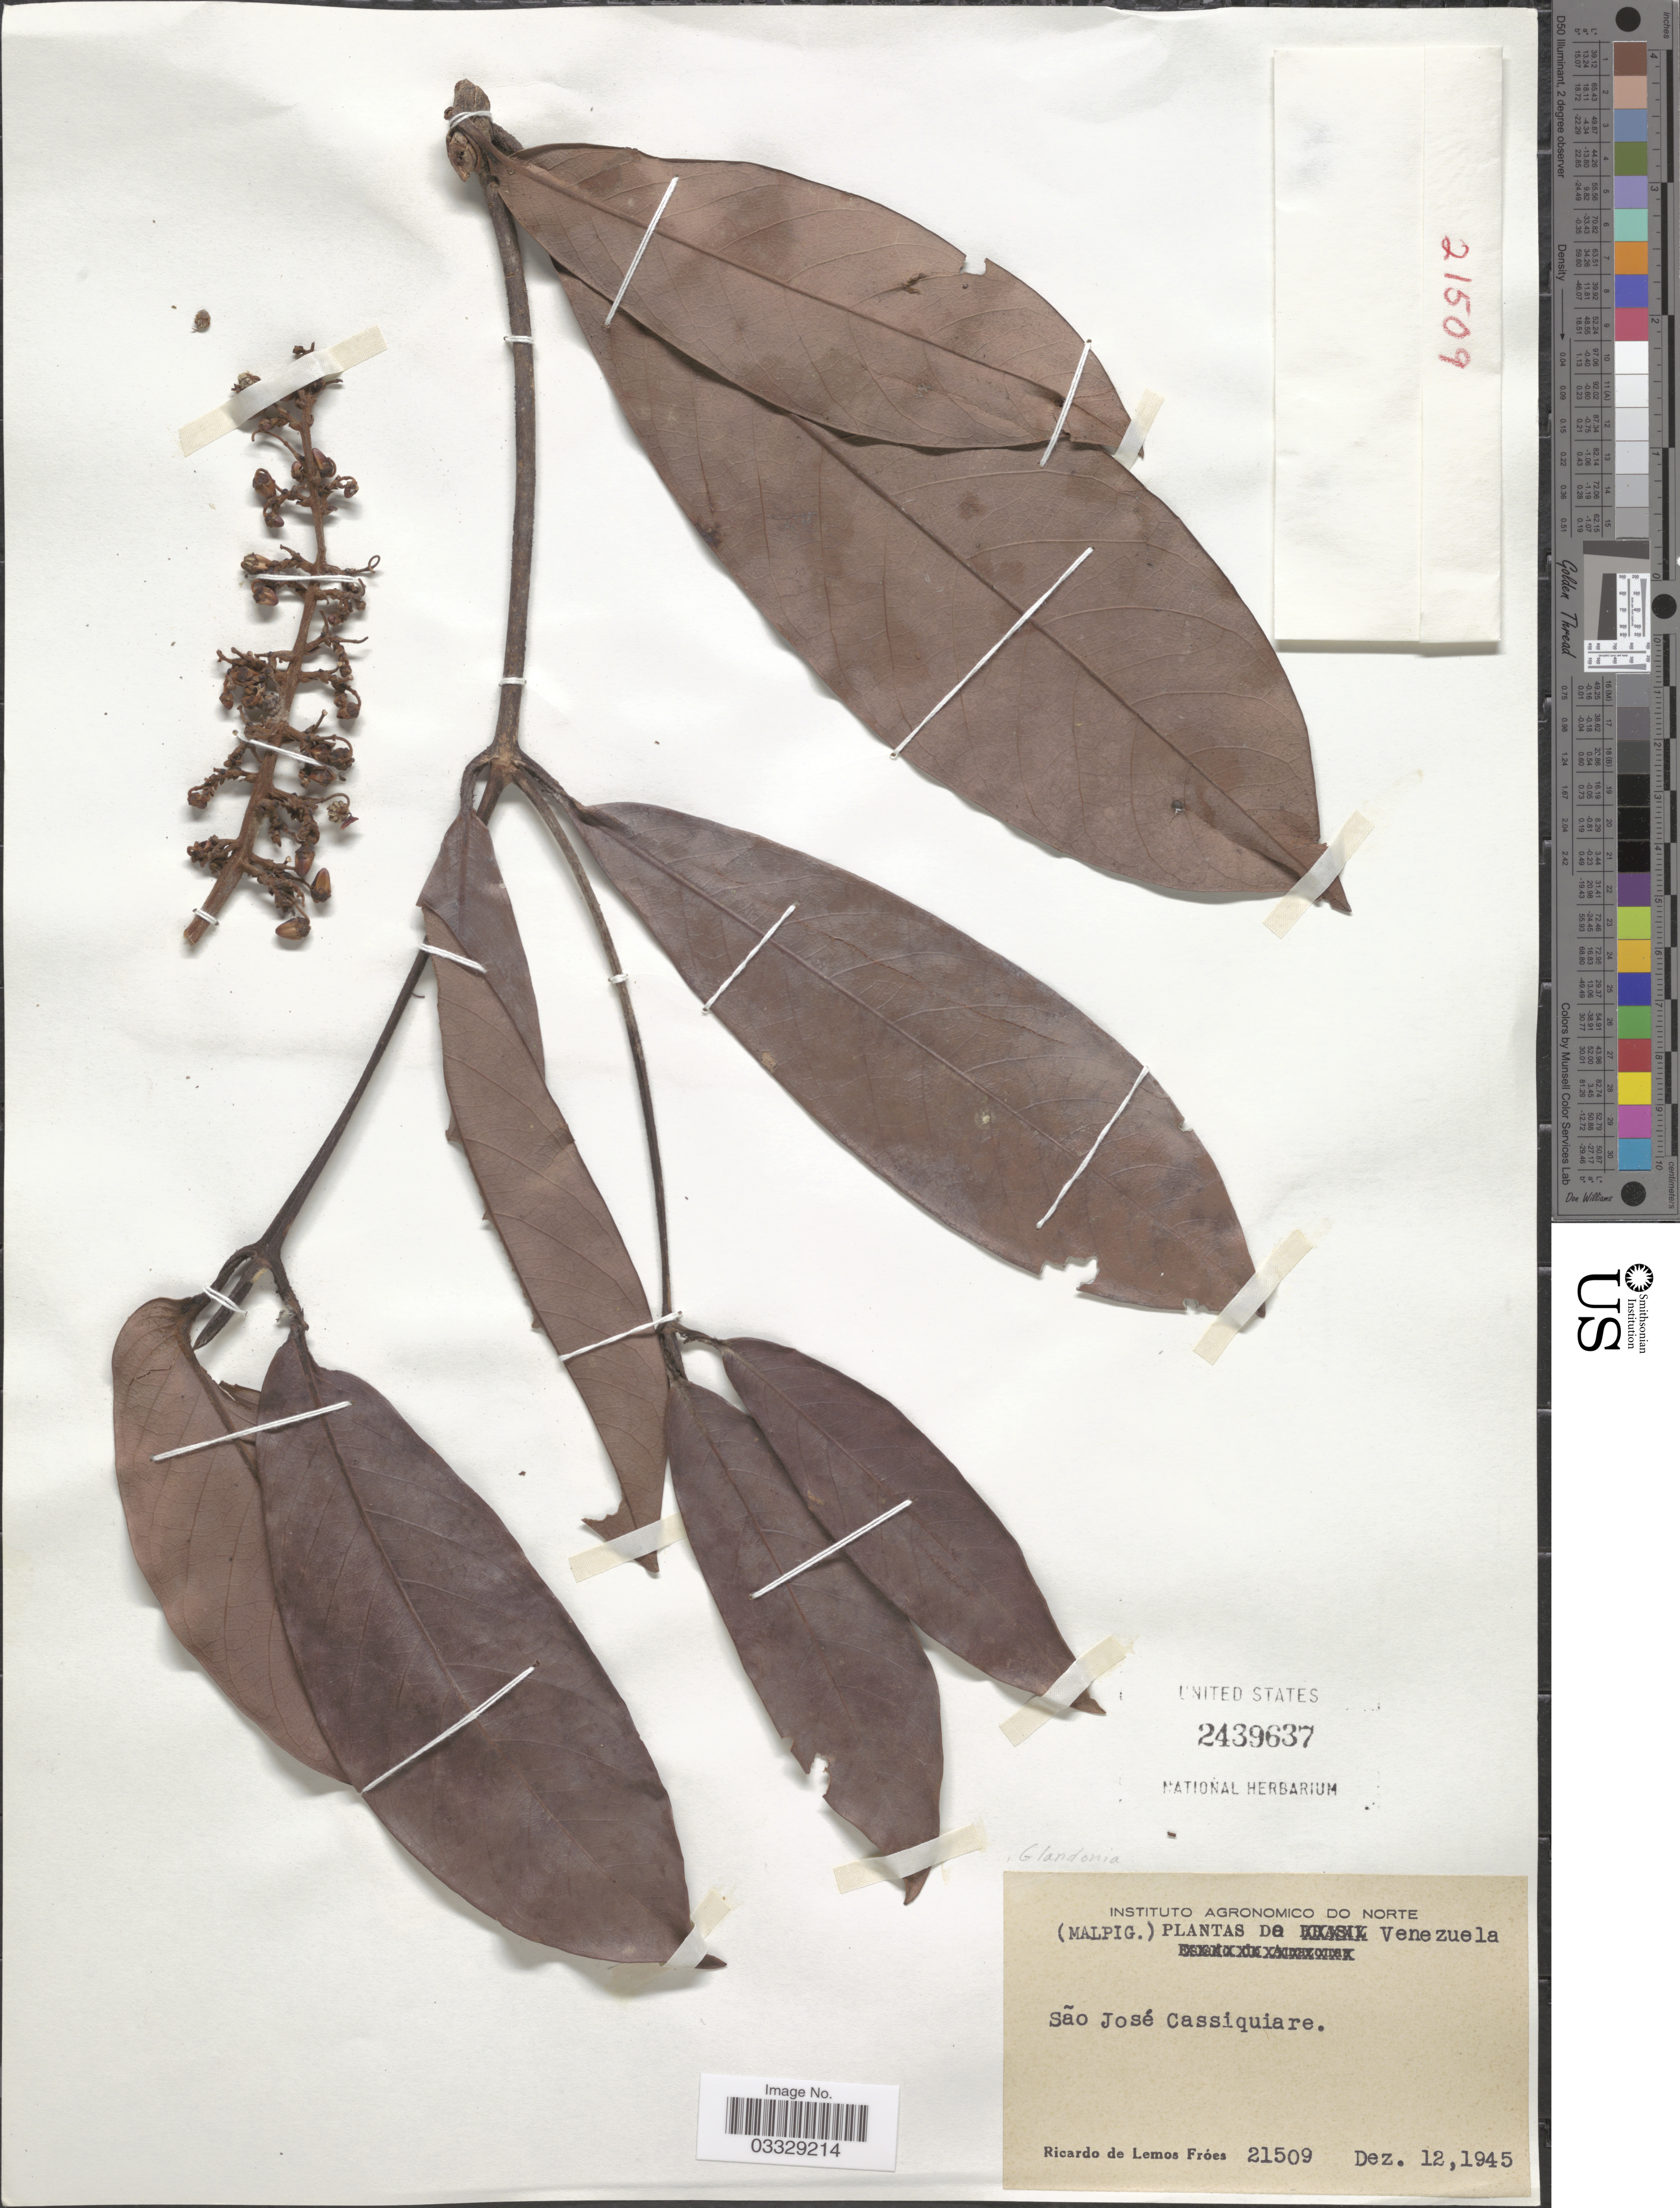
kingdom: Plantae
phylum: Tracheophyta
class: Magnoliopsida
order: Malpighiales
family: Malpighiaceae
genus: Glandonia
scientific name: Glandonia williamsii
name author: Steyerm.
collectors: R. L. Fróes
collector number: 21509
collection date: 1945-12-12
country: Venezuela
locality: São José Cassiquiare.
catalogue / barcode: US 2439637